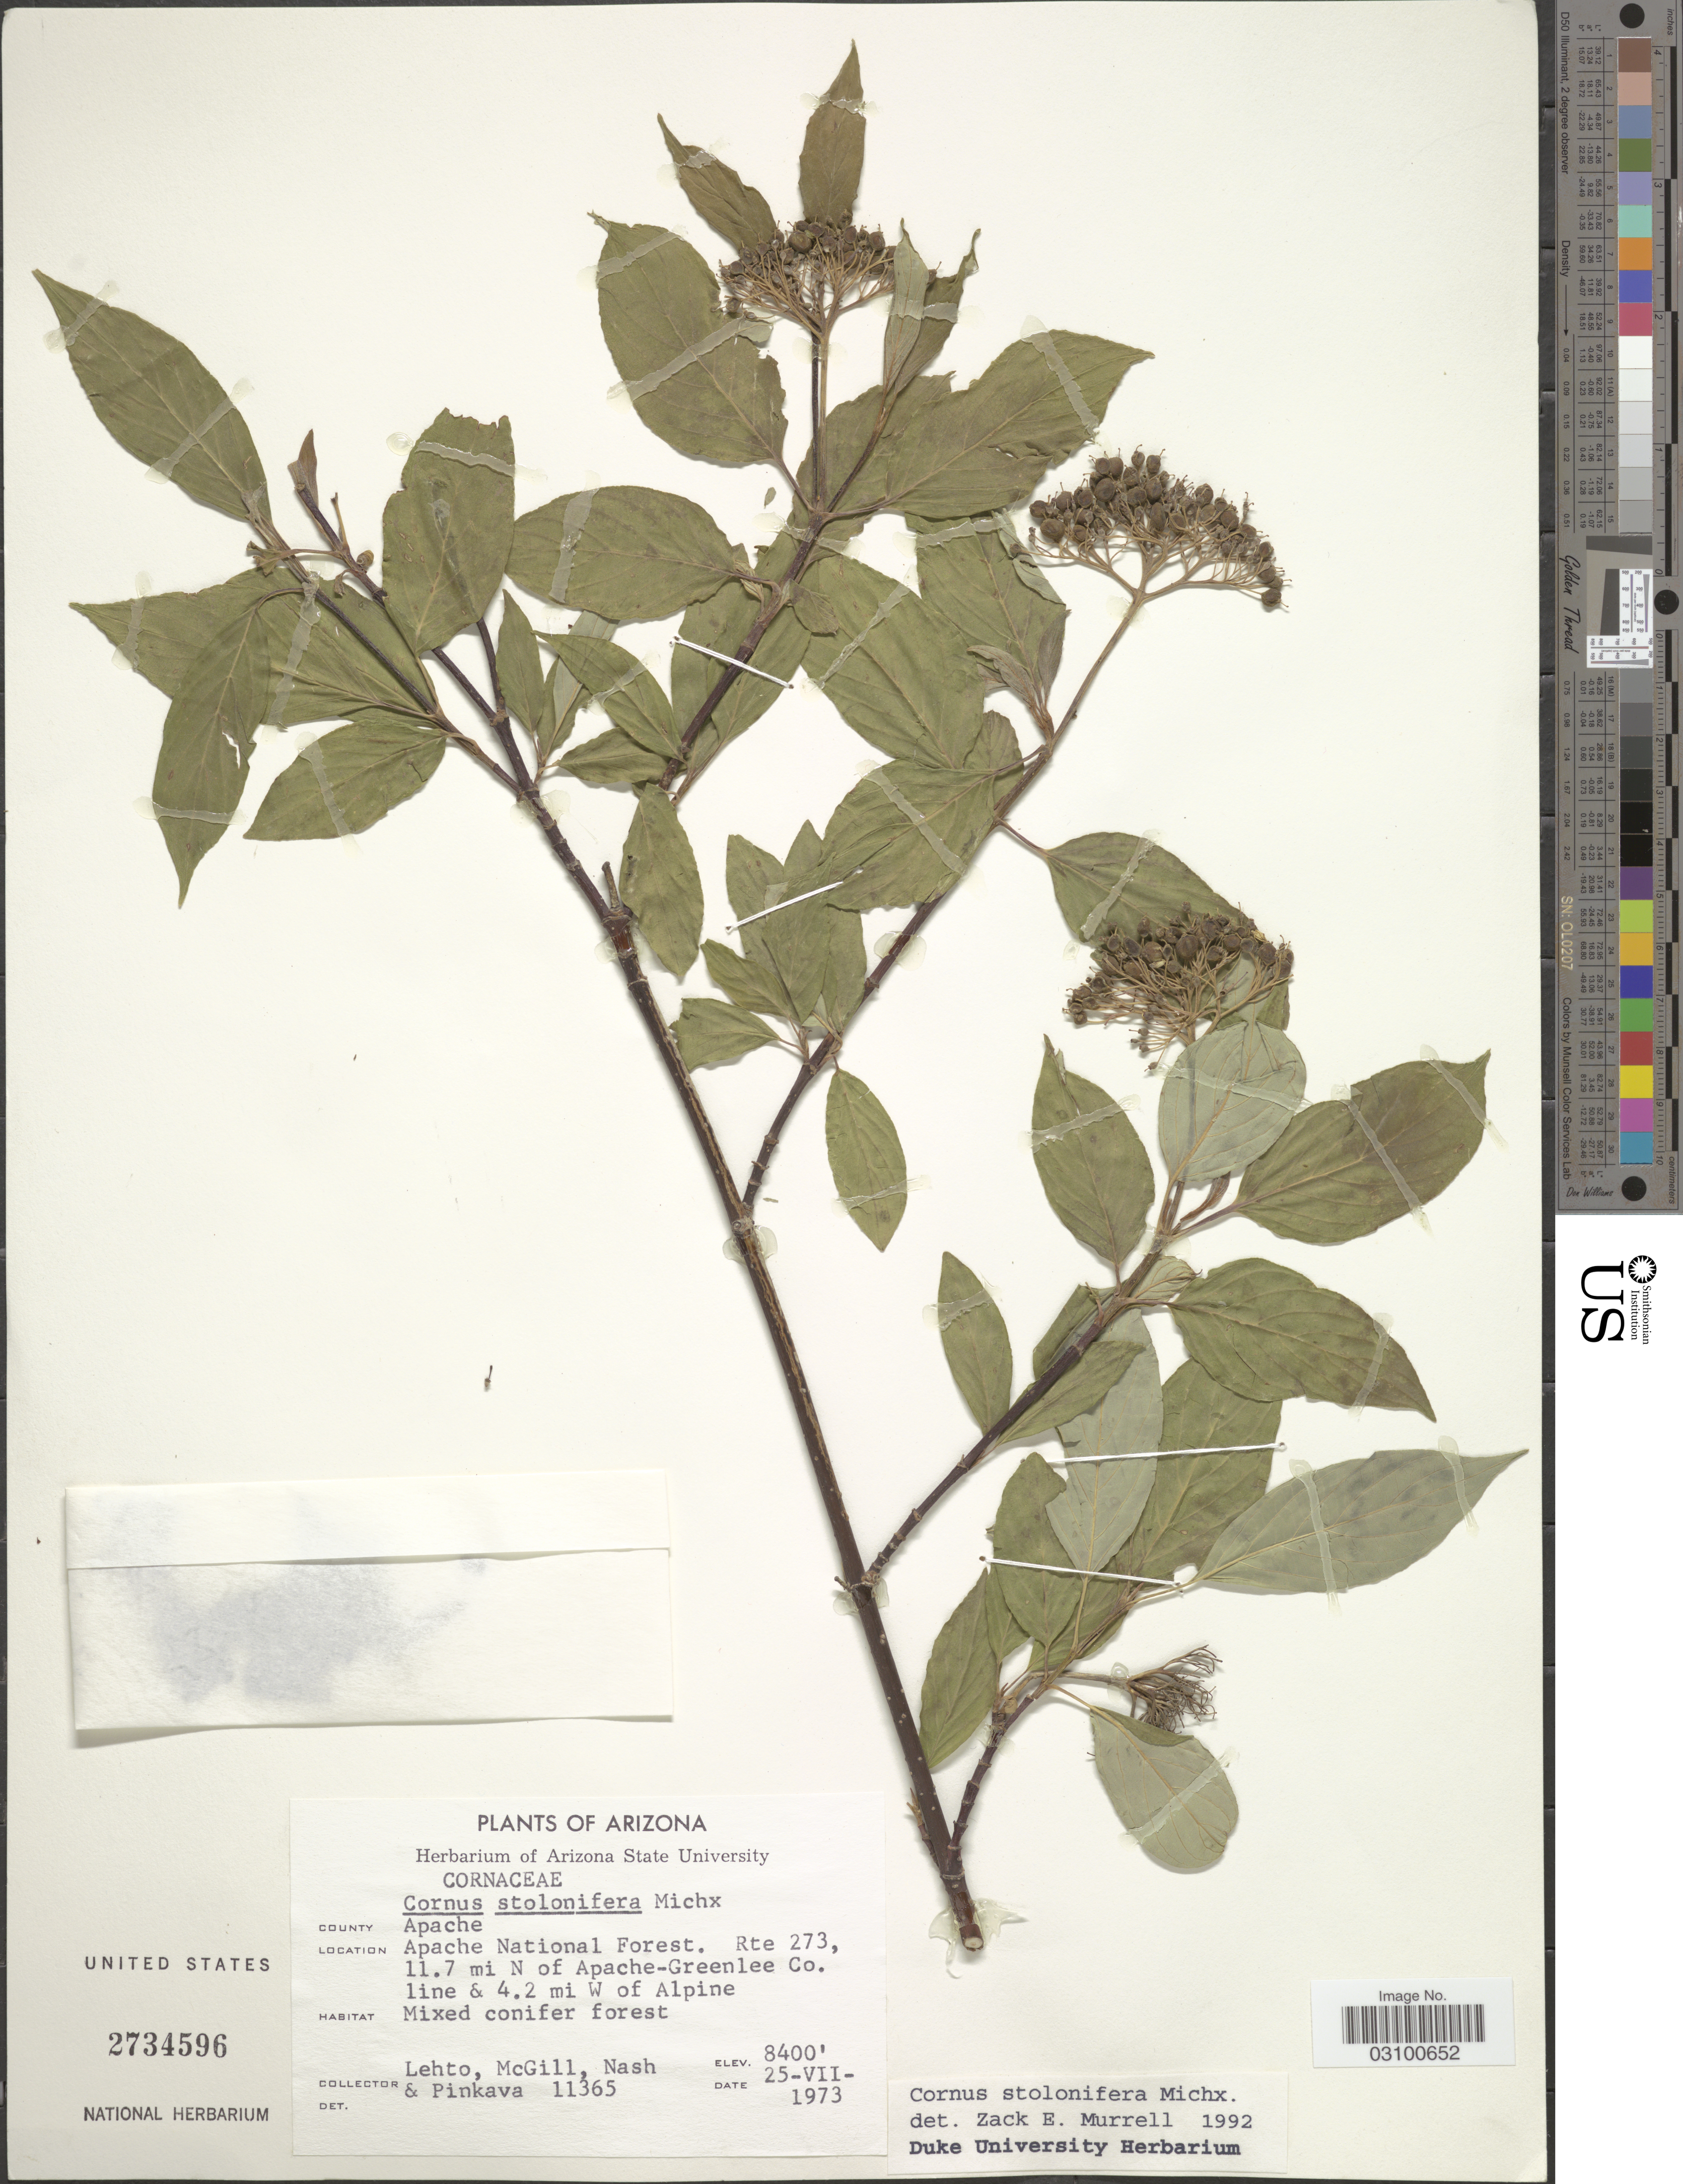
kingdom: Plantae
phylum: Tracheophyta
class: Magnoliopsida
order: Cornales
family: Cornaceae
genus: Cornus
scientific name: Cornus sericea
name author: L.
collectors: -. Lehto, -. McGill, -- Nash & -. Pinkava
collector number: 11365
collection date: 1973-07-25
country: United States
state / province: Arizona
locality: County Apache. Apache National Forest. Rte 273, 11.7 mi N of Apache-Greenlee Co. line & 4.2 mi W of Alpine.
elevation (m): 2560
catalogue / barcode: US 2734596